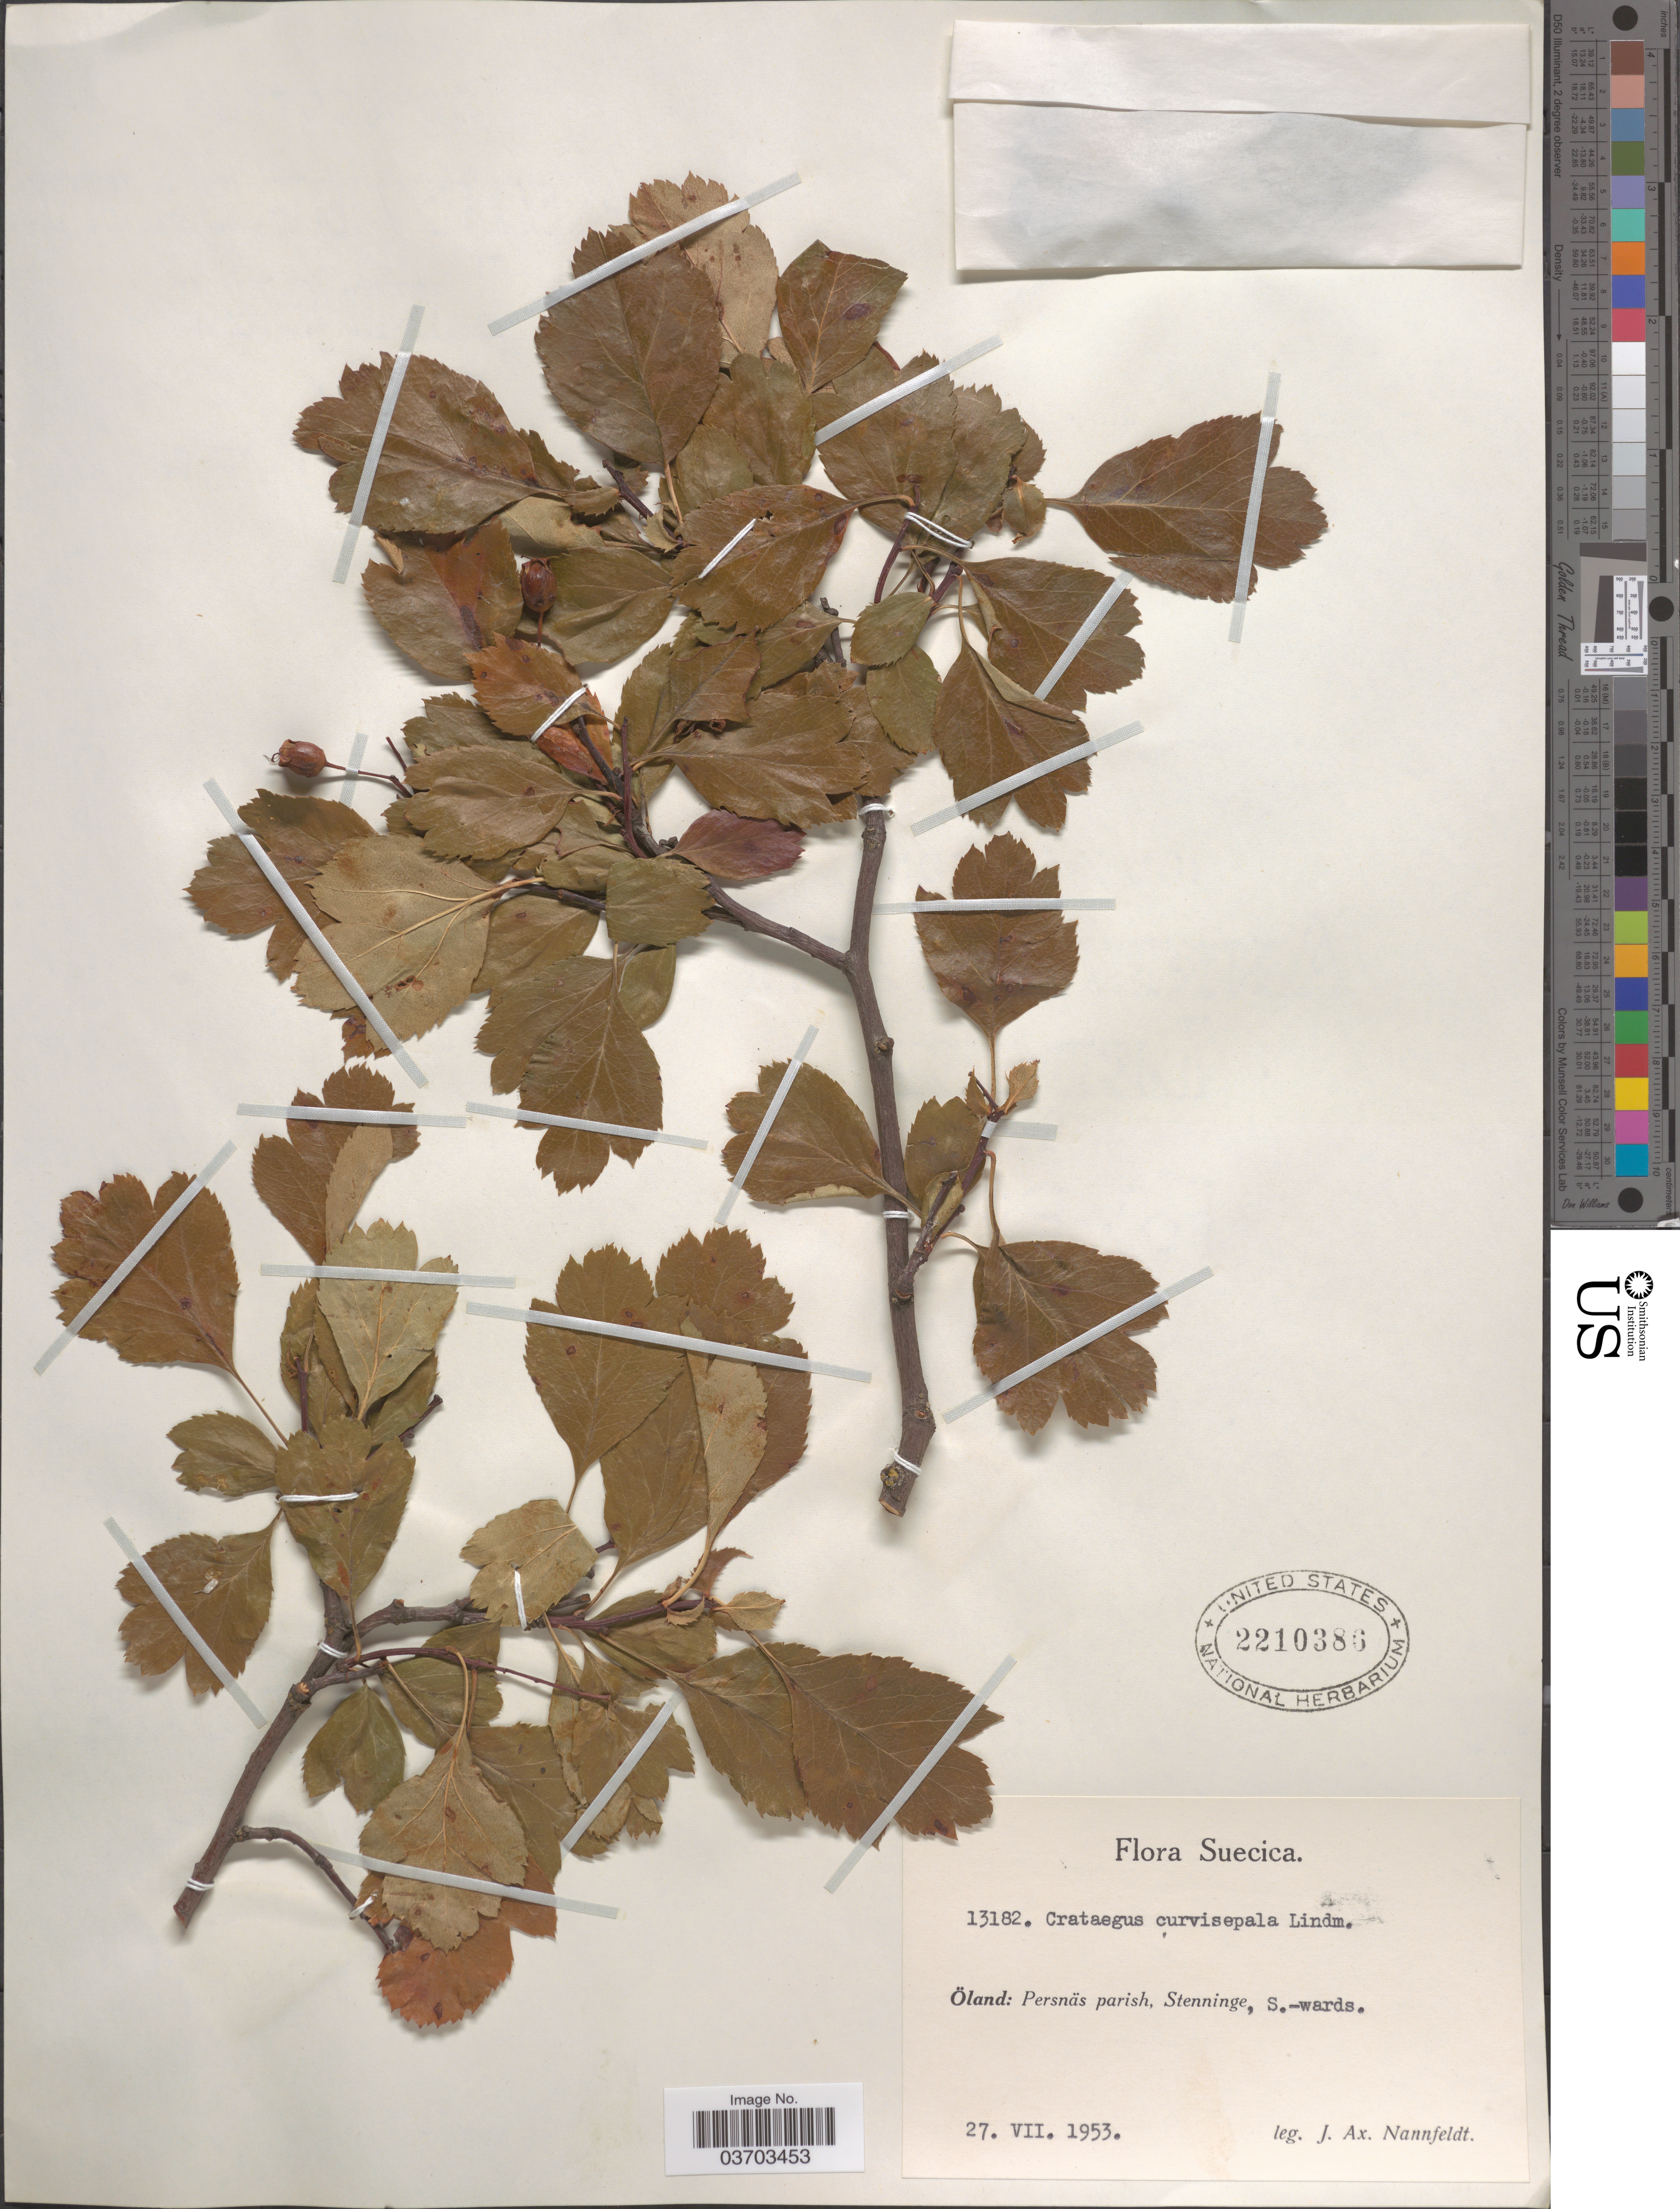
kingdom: Plantae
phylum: Tracheophyta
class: Magnoliopsida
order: Rosales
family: Rosaceae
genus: Crataegus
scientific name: Crataegus rhipidophylla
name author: Gand.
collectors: J. Nannfeldt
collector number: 13182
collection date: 1953-07-27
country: Sweden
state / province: Kalmar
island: Oland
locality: Suecica. Öland: Persnäs parish, Stenninge, S.-wards.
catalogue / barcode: US 2210386